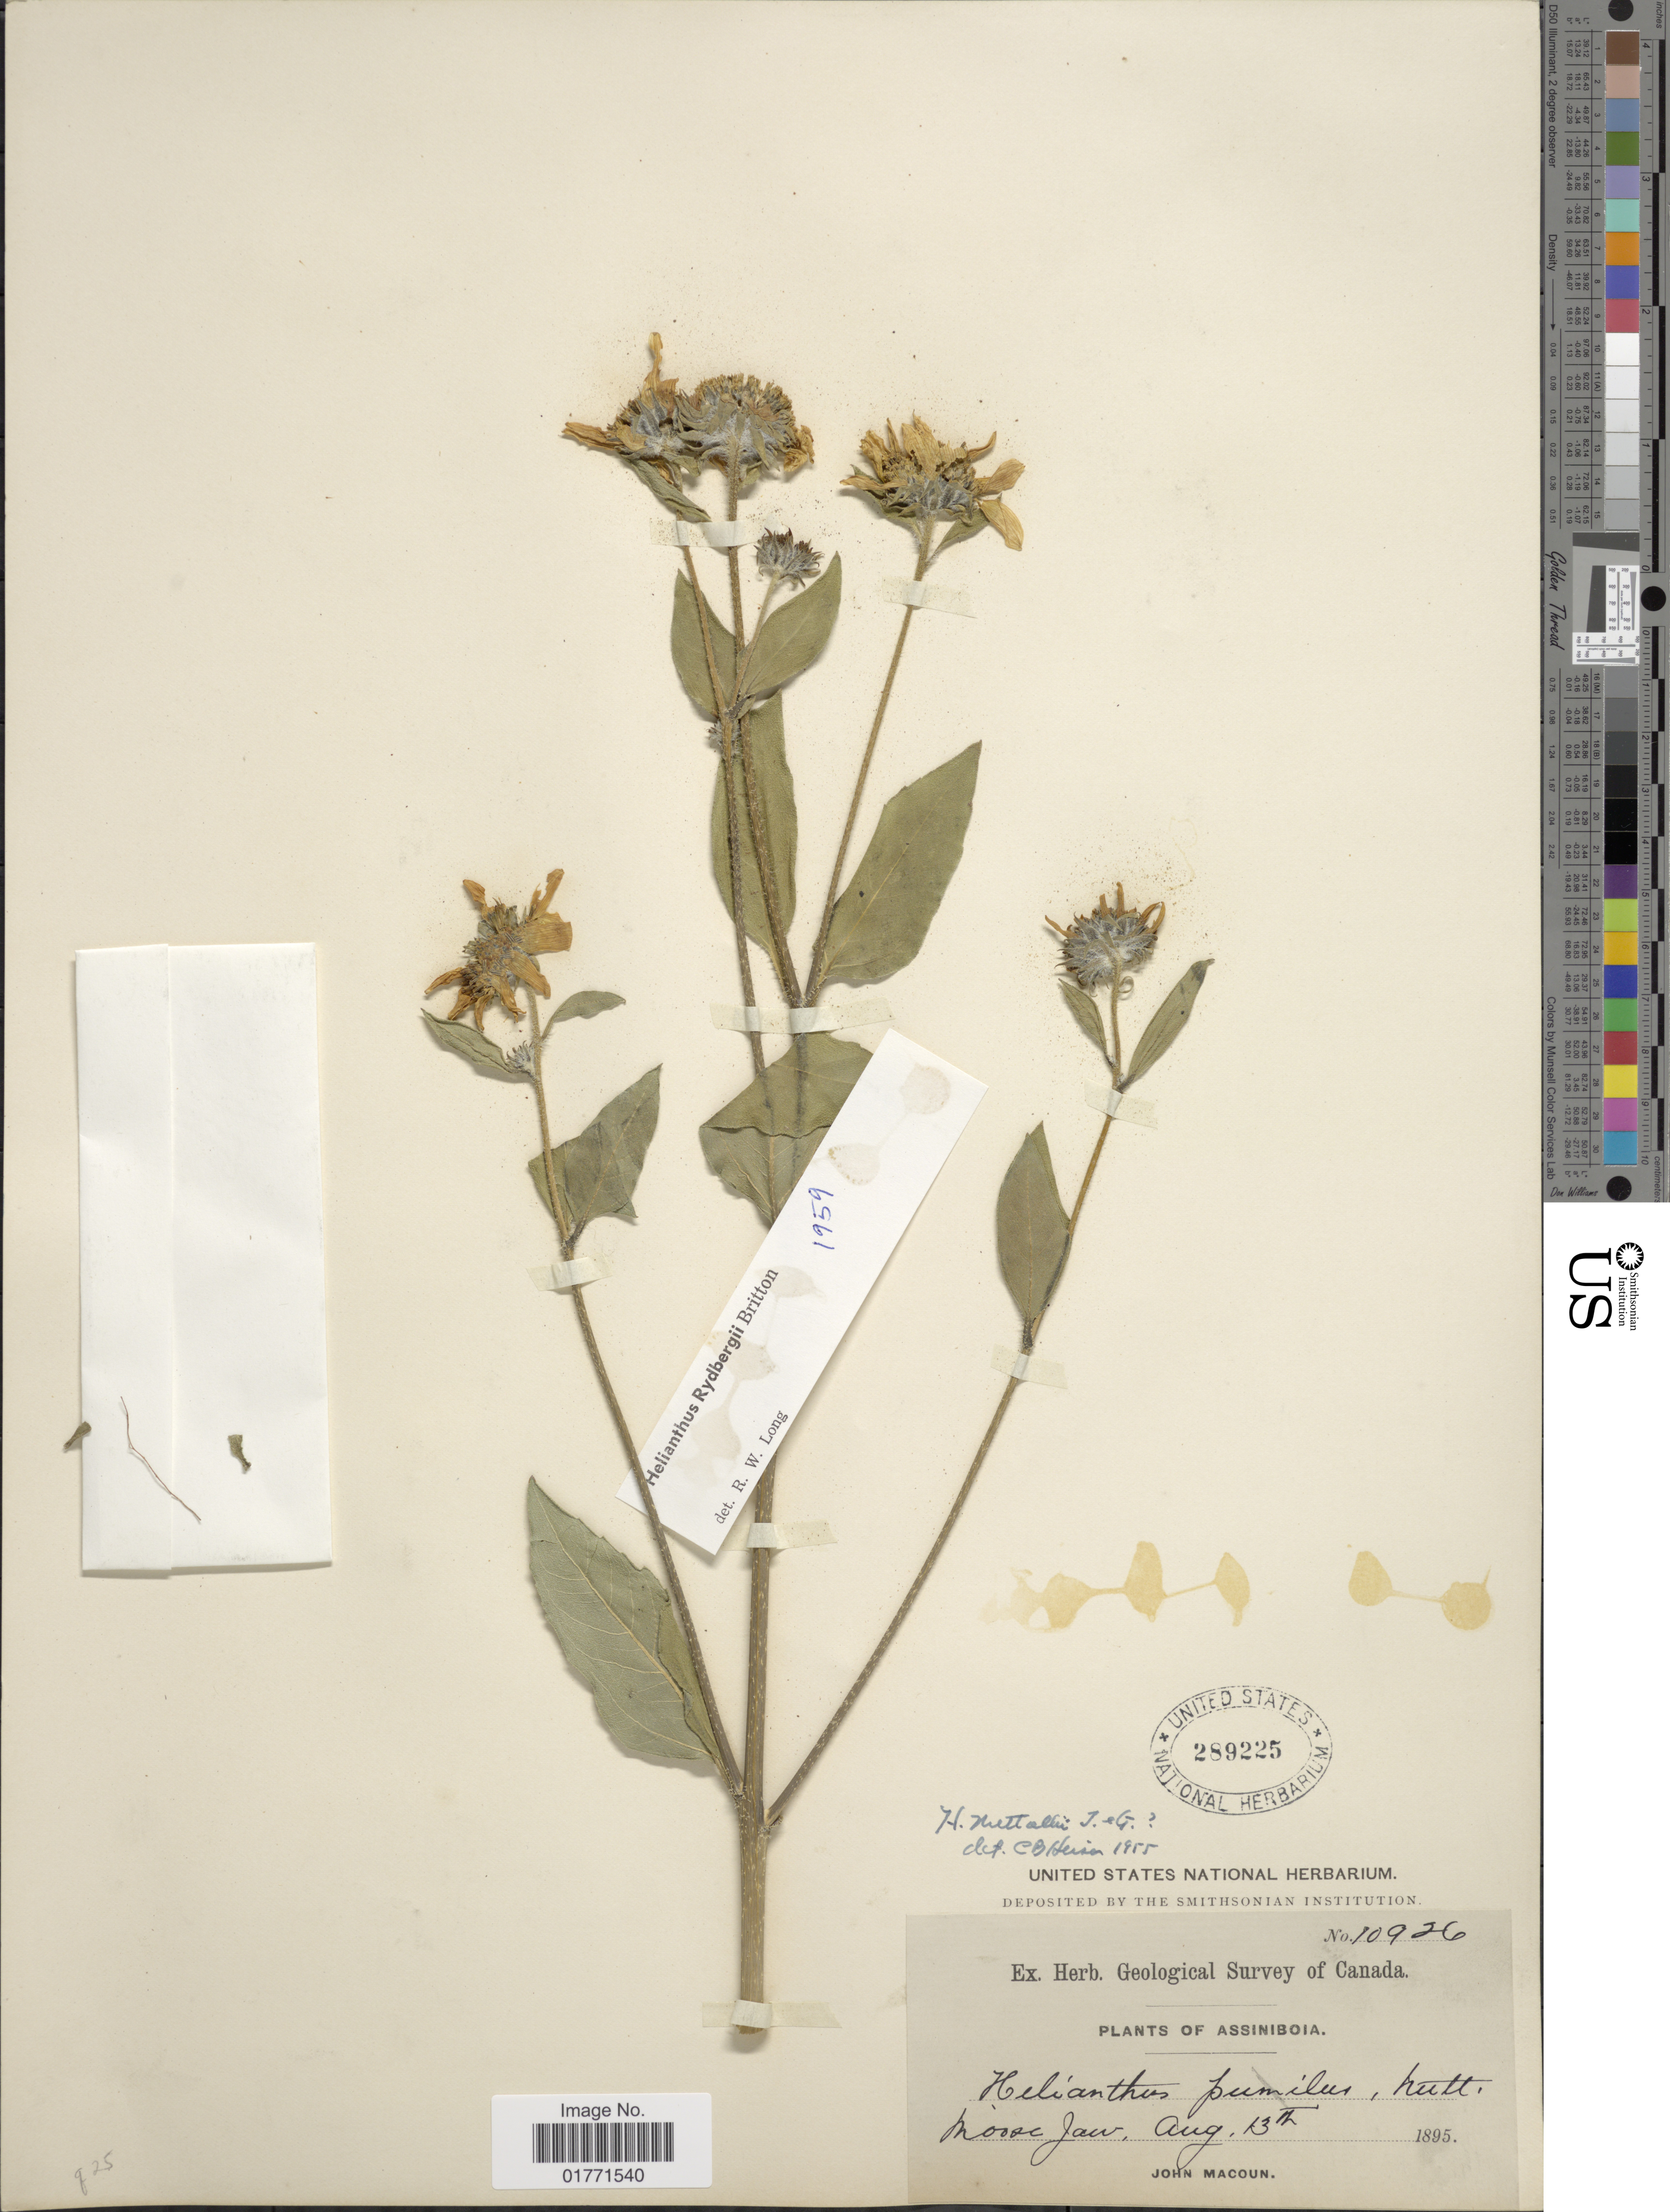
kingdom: Plantae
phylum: Tracheophyta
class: Magnoliopsida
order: Asterales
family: Asteraceae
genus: Helianthus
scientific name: Helianthus rydbergi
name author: Britton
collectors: J. Macoun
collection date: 1895-08-13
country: Canada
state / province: Saskatchewan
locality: Assiniboia, Moose Jaw.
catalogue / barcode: US 289225